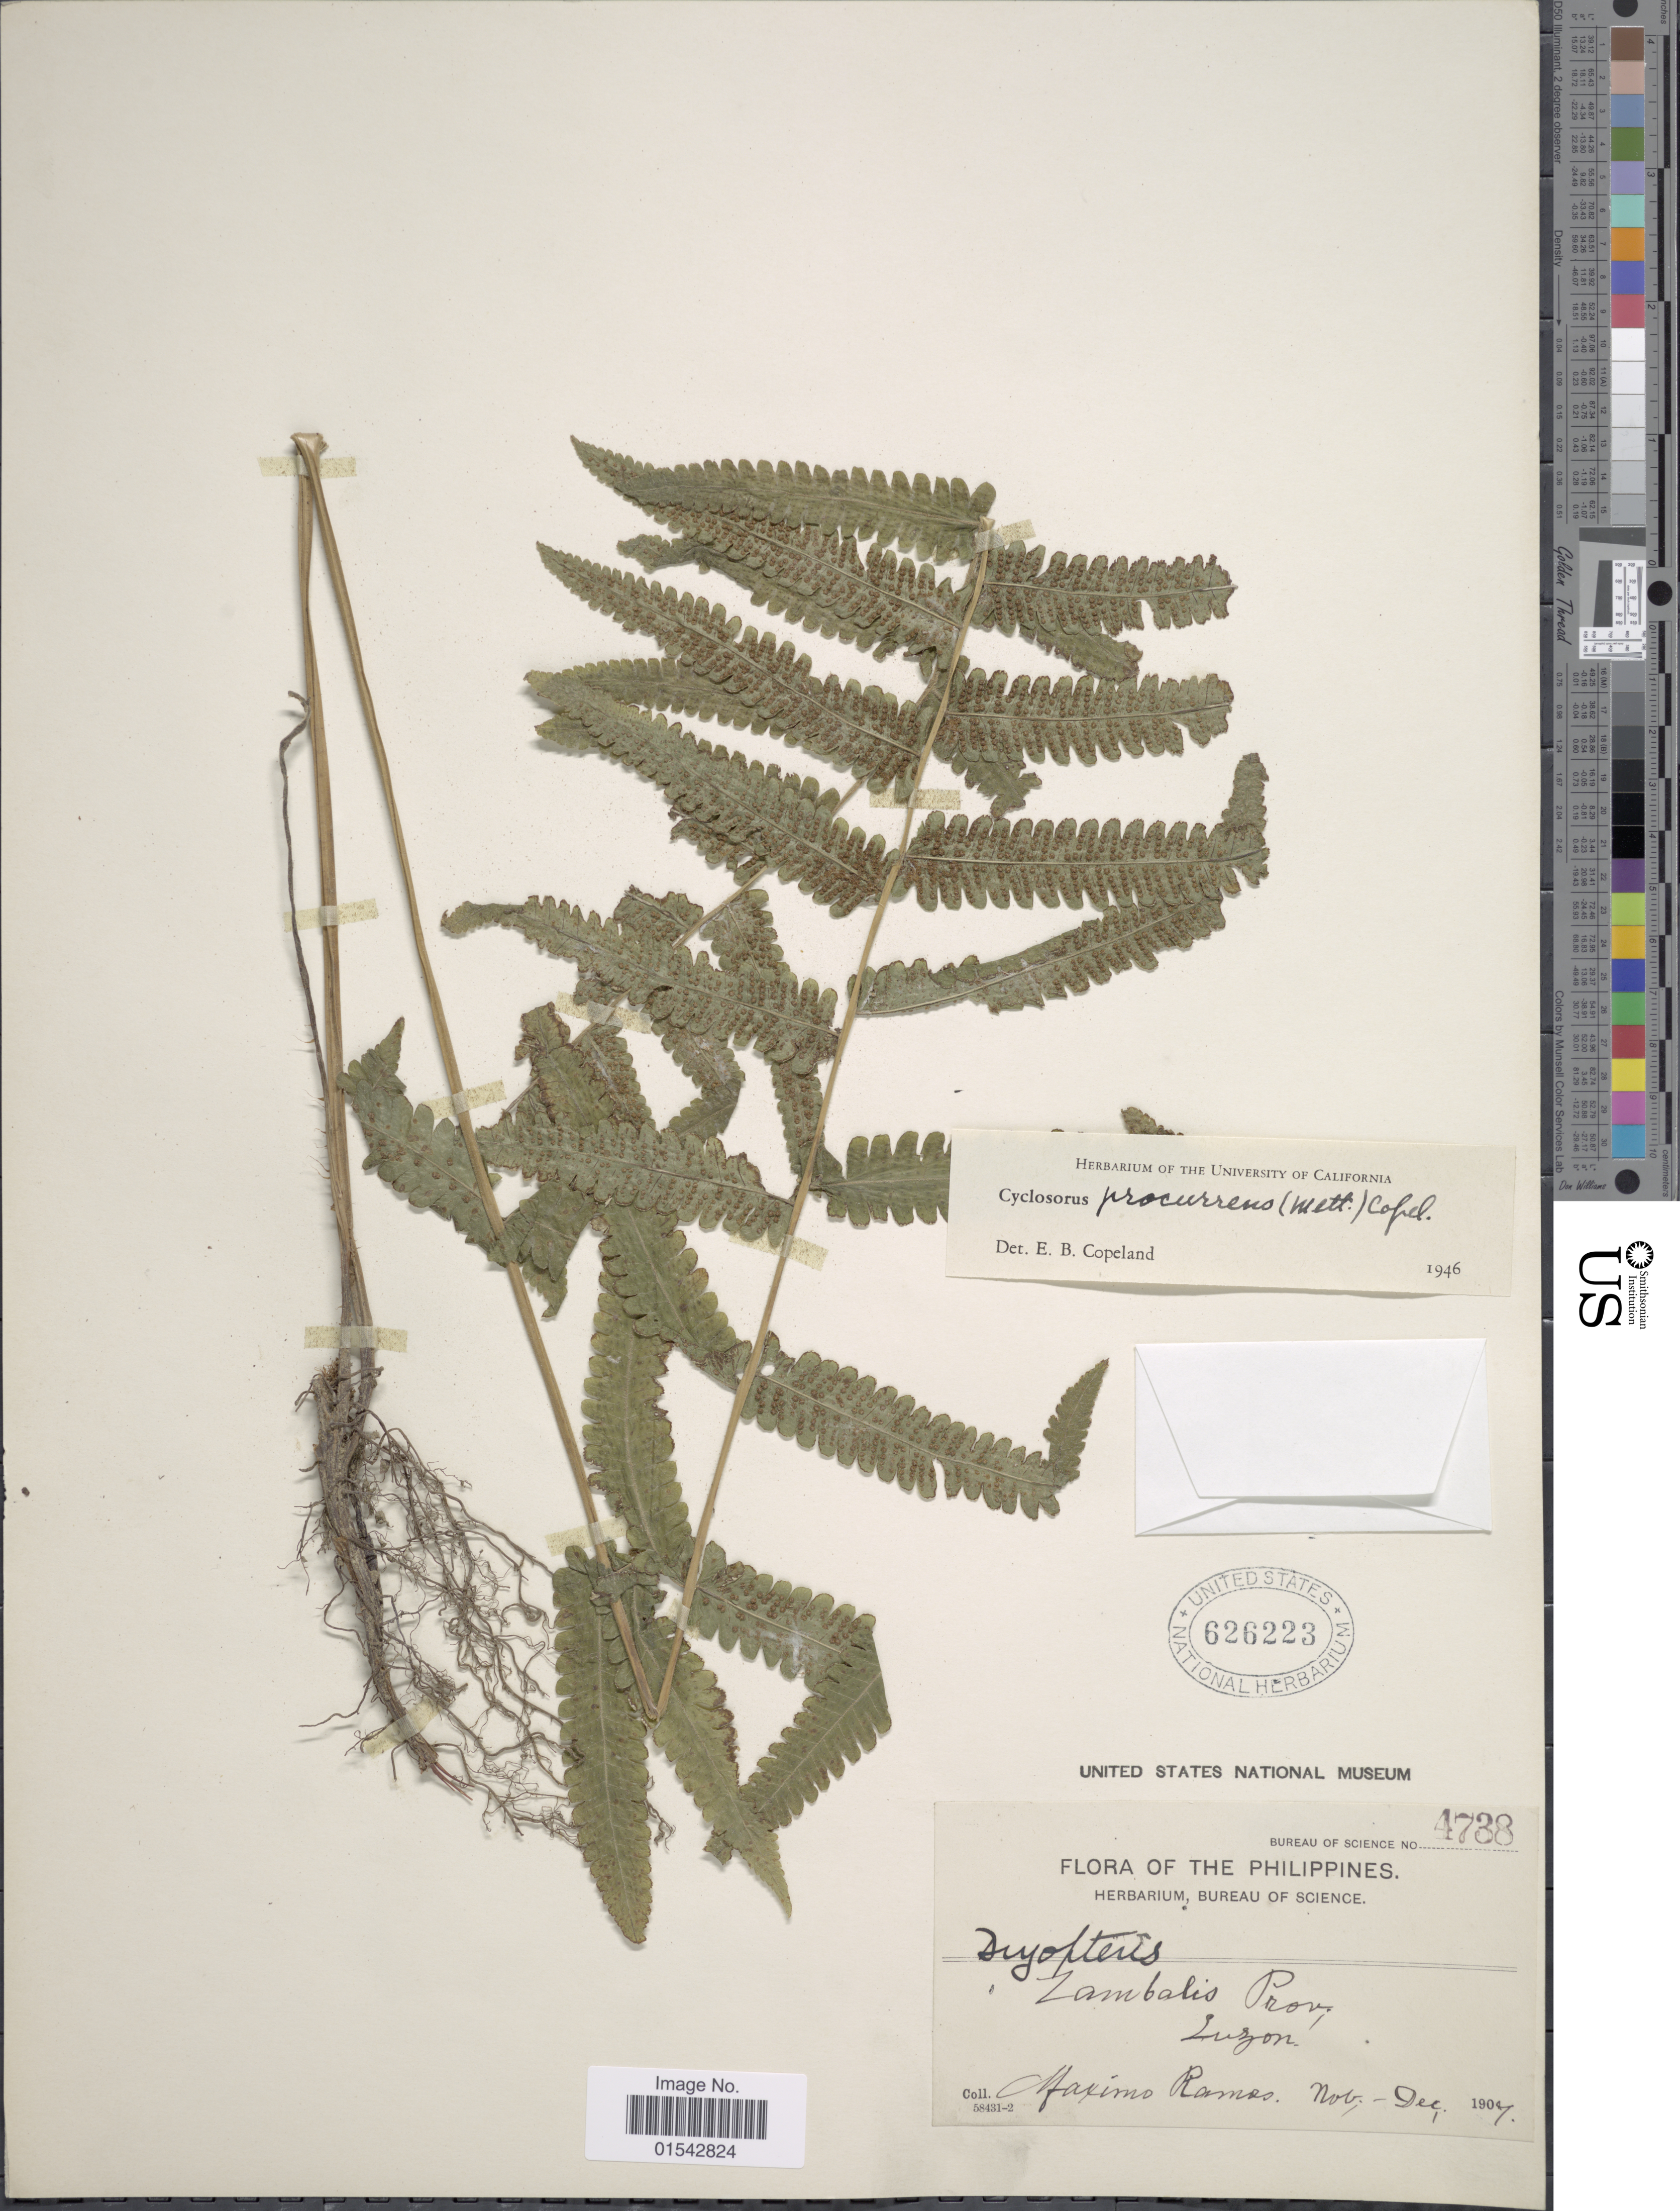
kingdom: Plantae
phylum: Tracheophyta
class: Polypodiopsida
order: Polypodiales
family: Thelypteridaceae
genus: Cyclosorus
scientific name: Cyclosorus procurrens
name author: (Mett.) Copel.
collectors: M. Ramos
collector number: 4738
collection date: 1907-11/1907-12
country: Philippines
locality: Luzon, Zambalis Prov., Philippines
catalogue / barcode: US 626223